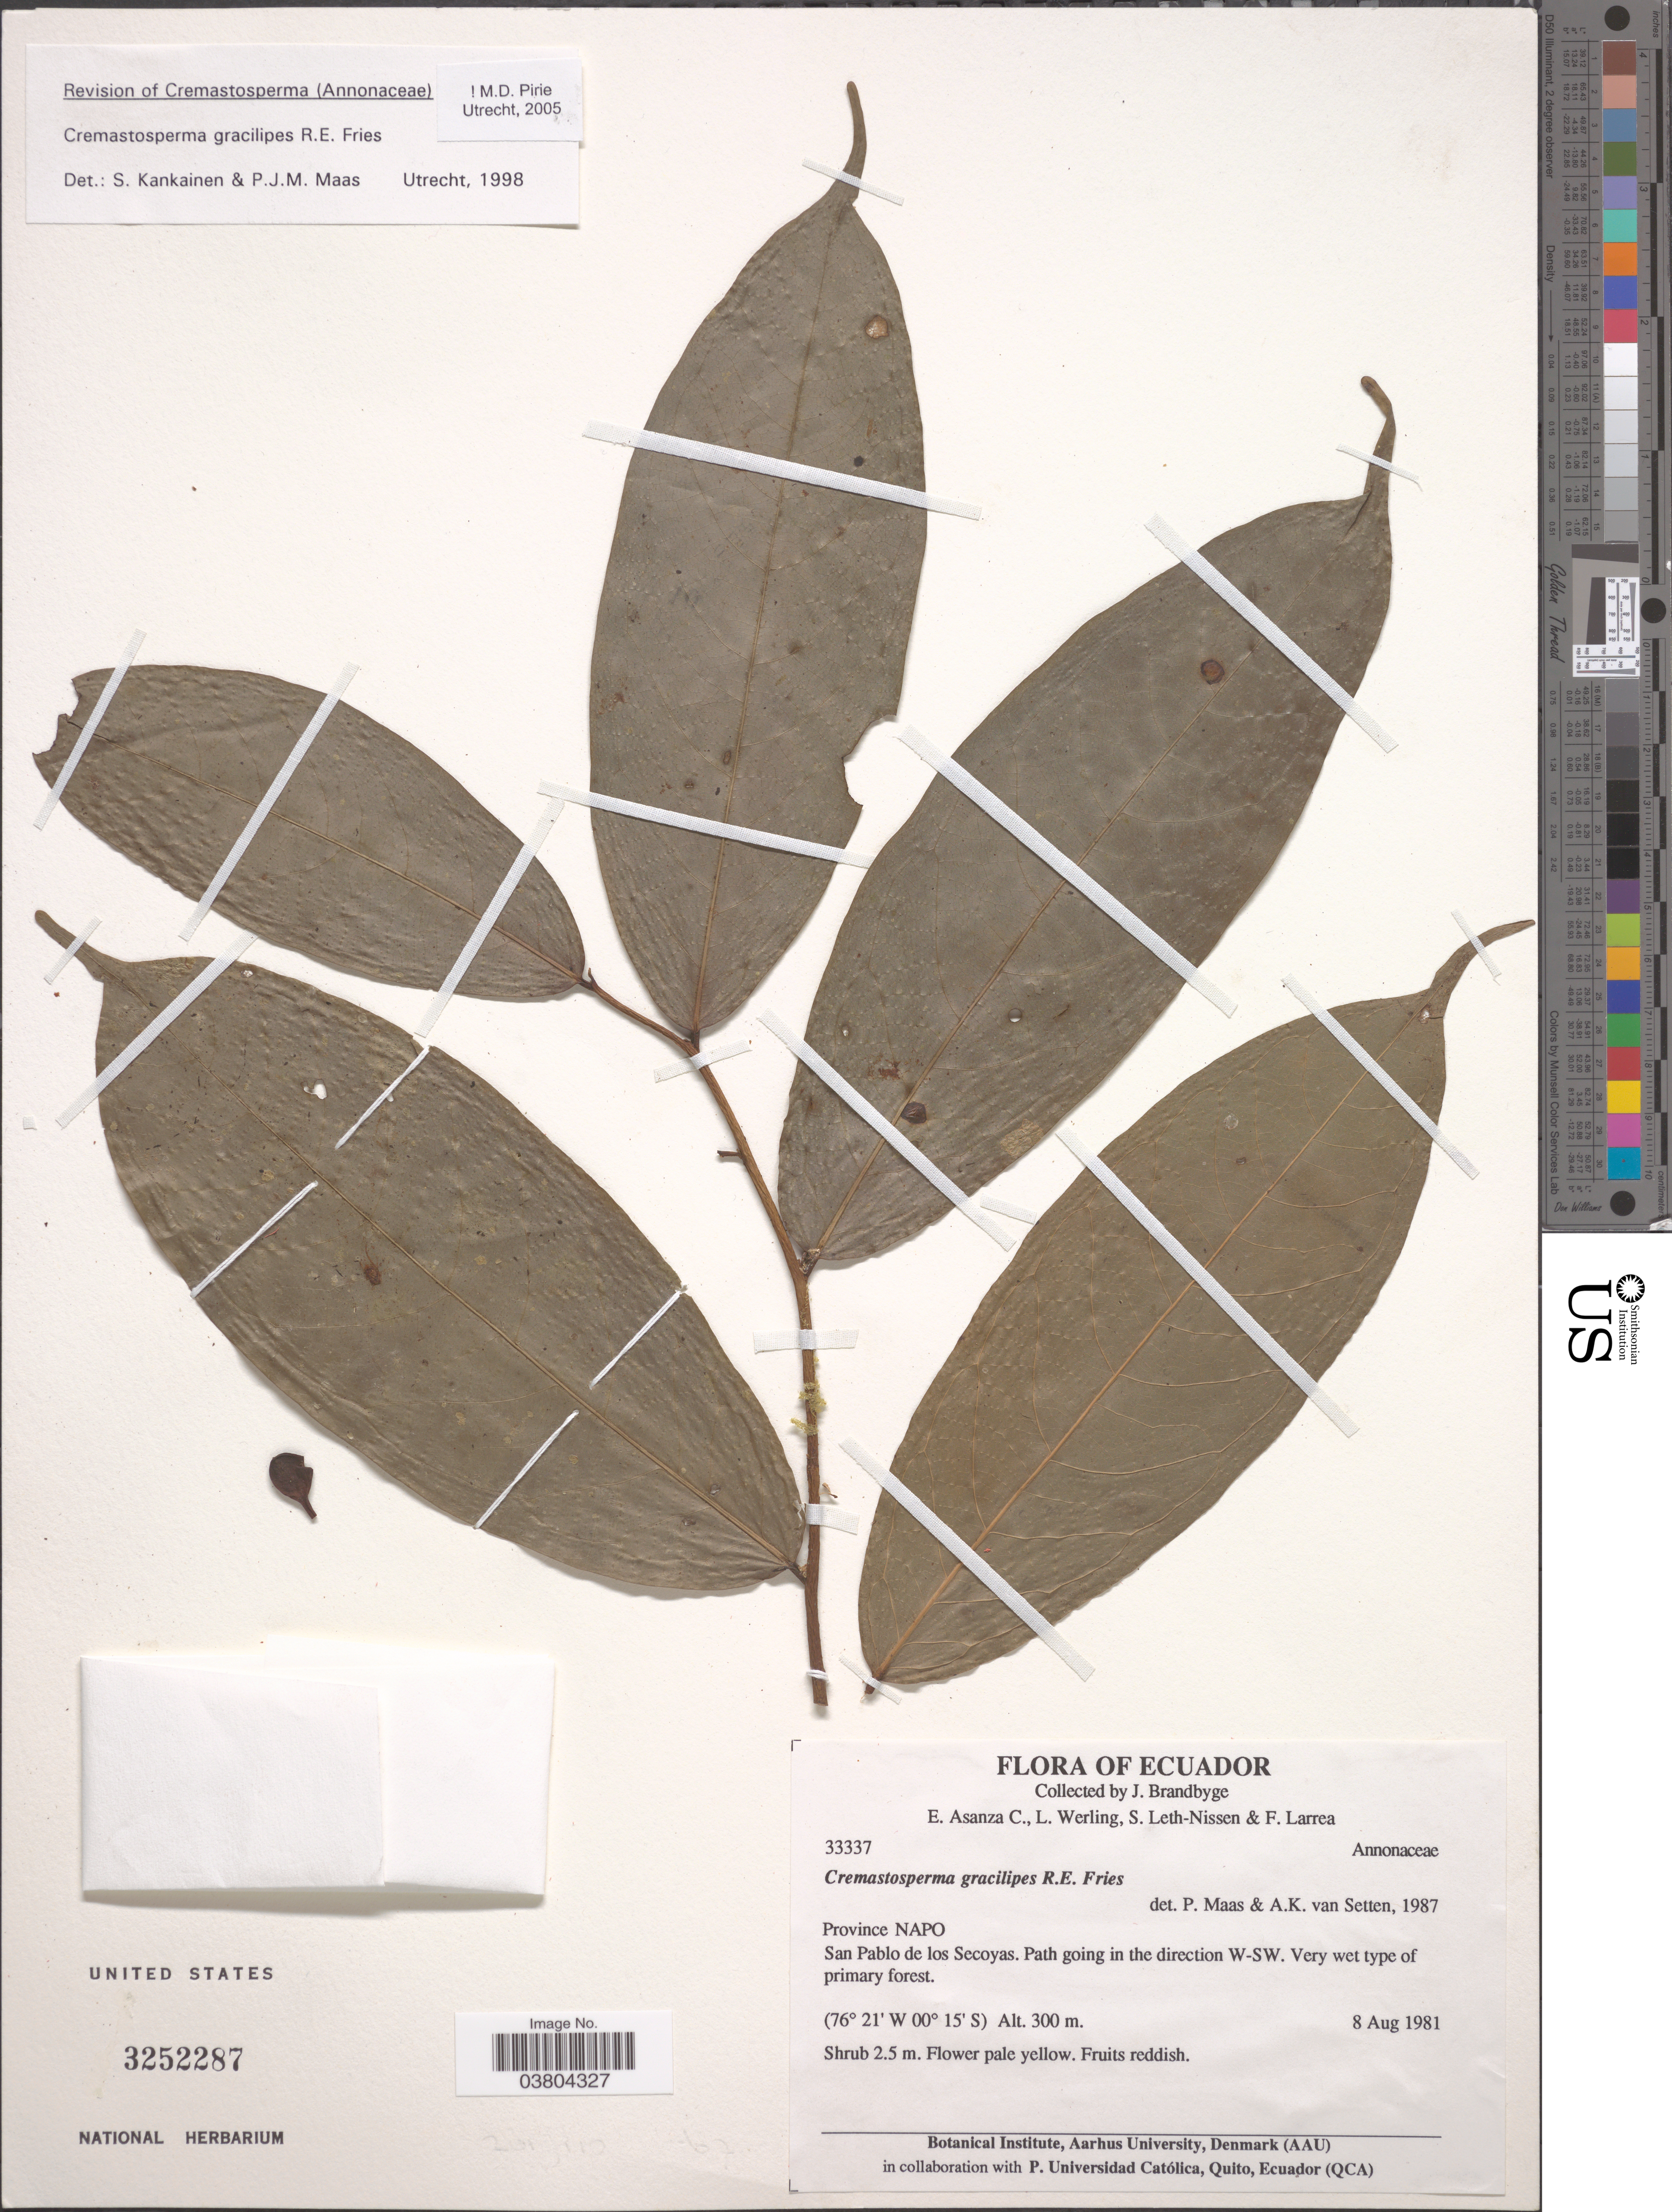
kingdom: Plantae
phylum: Tracheophyta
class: Magnoliopsida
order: Magnoliales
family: Annonaceae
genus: Cremastosperma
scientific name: Cremastosperma gracilipes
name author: R.E. Fr.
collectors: J. Brandbyge, E. Asanza C., L. Werling, S. Leth-Nissen & F. Larrea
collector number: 33337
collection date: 1981-08-08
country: Ecuador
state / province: Napo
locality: San Pablo de los Secoyas. Path going in the direction W-SW.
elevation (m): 300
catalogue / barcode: US 3252287